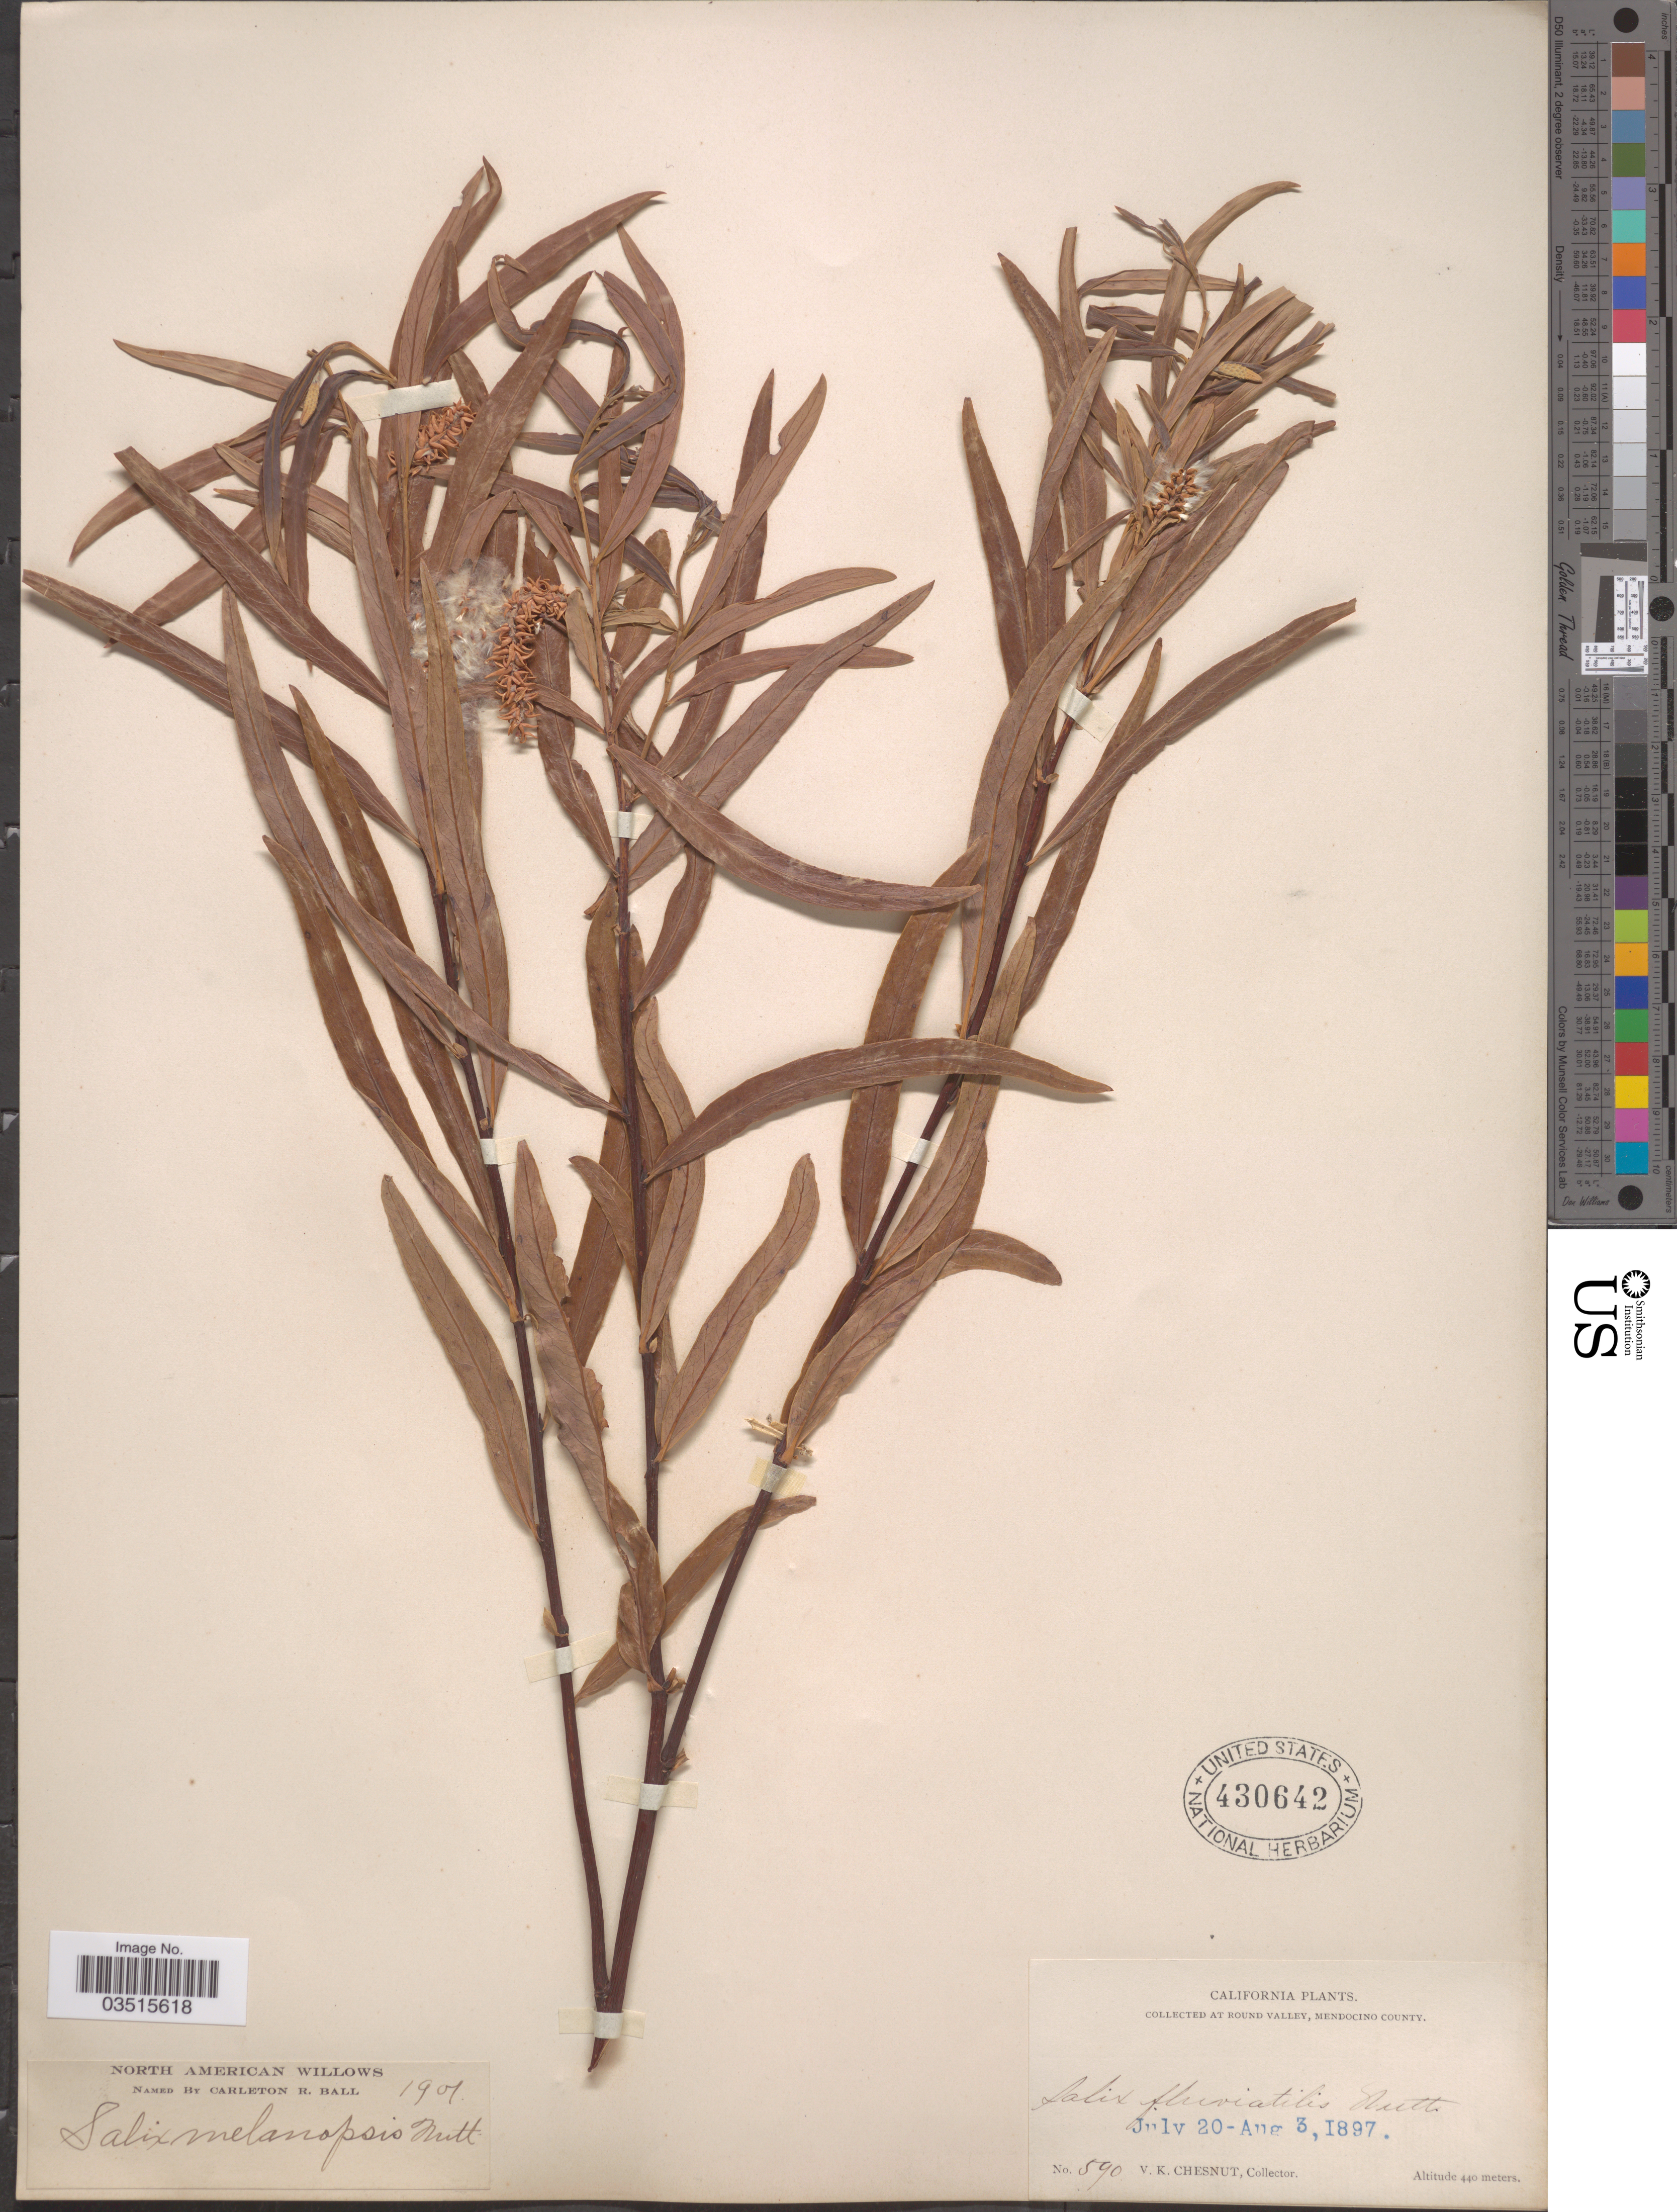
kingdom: Plantae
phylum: Tracheophyta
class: Magnoliopsida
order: Malpighiales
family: Salicaceae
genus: Salix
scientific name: Salix melanopsis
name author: Nutt.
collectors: V. Chesnut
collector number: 590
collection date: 1897-07-20/1897-08-03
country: United States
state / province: California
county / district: Mendocino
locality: At Round Valley, Mendocino County.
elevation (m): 440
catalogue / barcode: US 430642